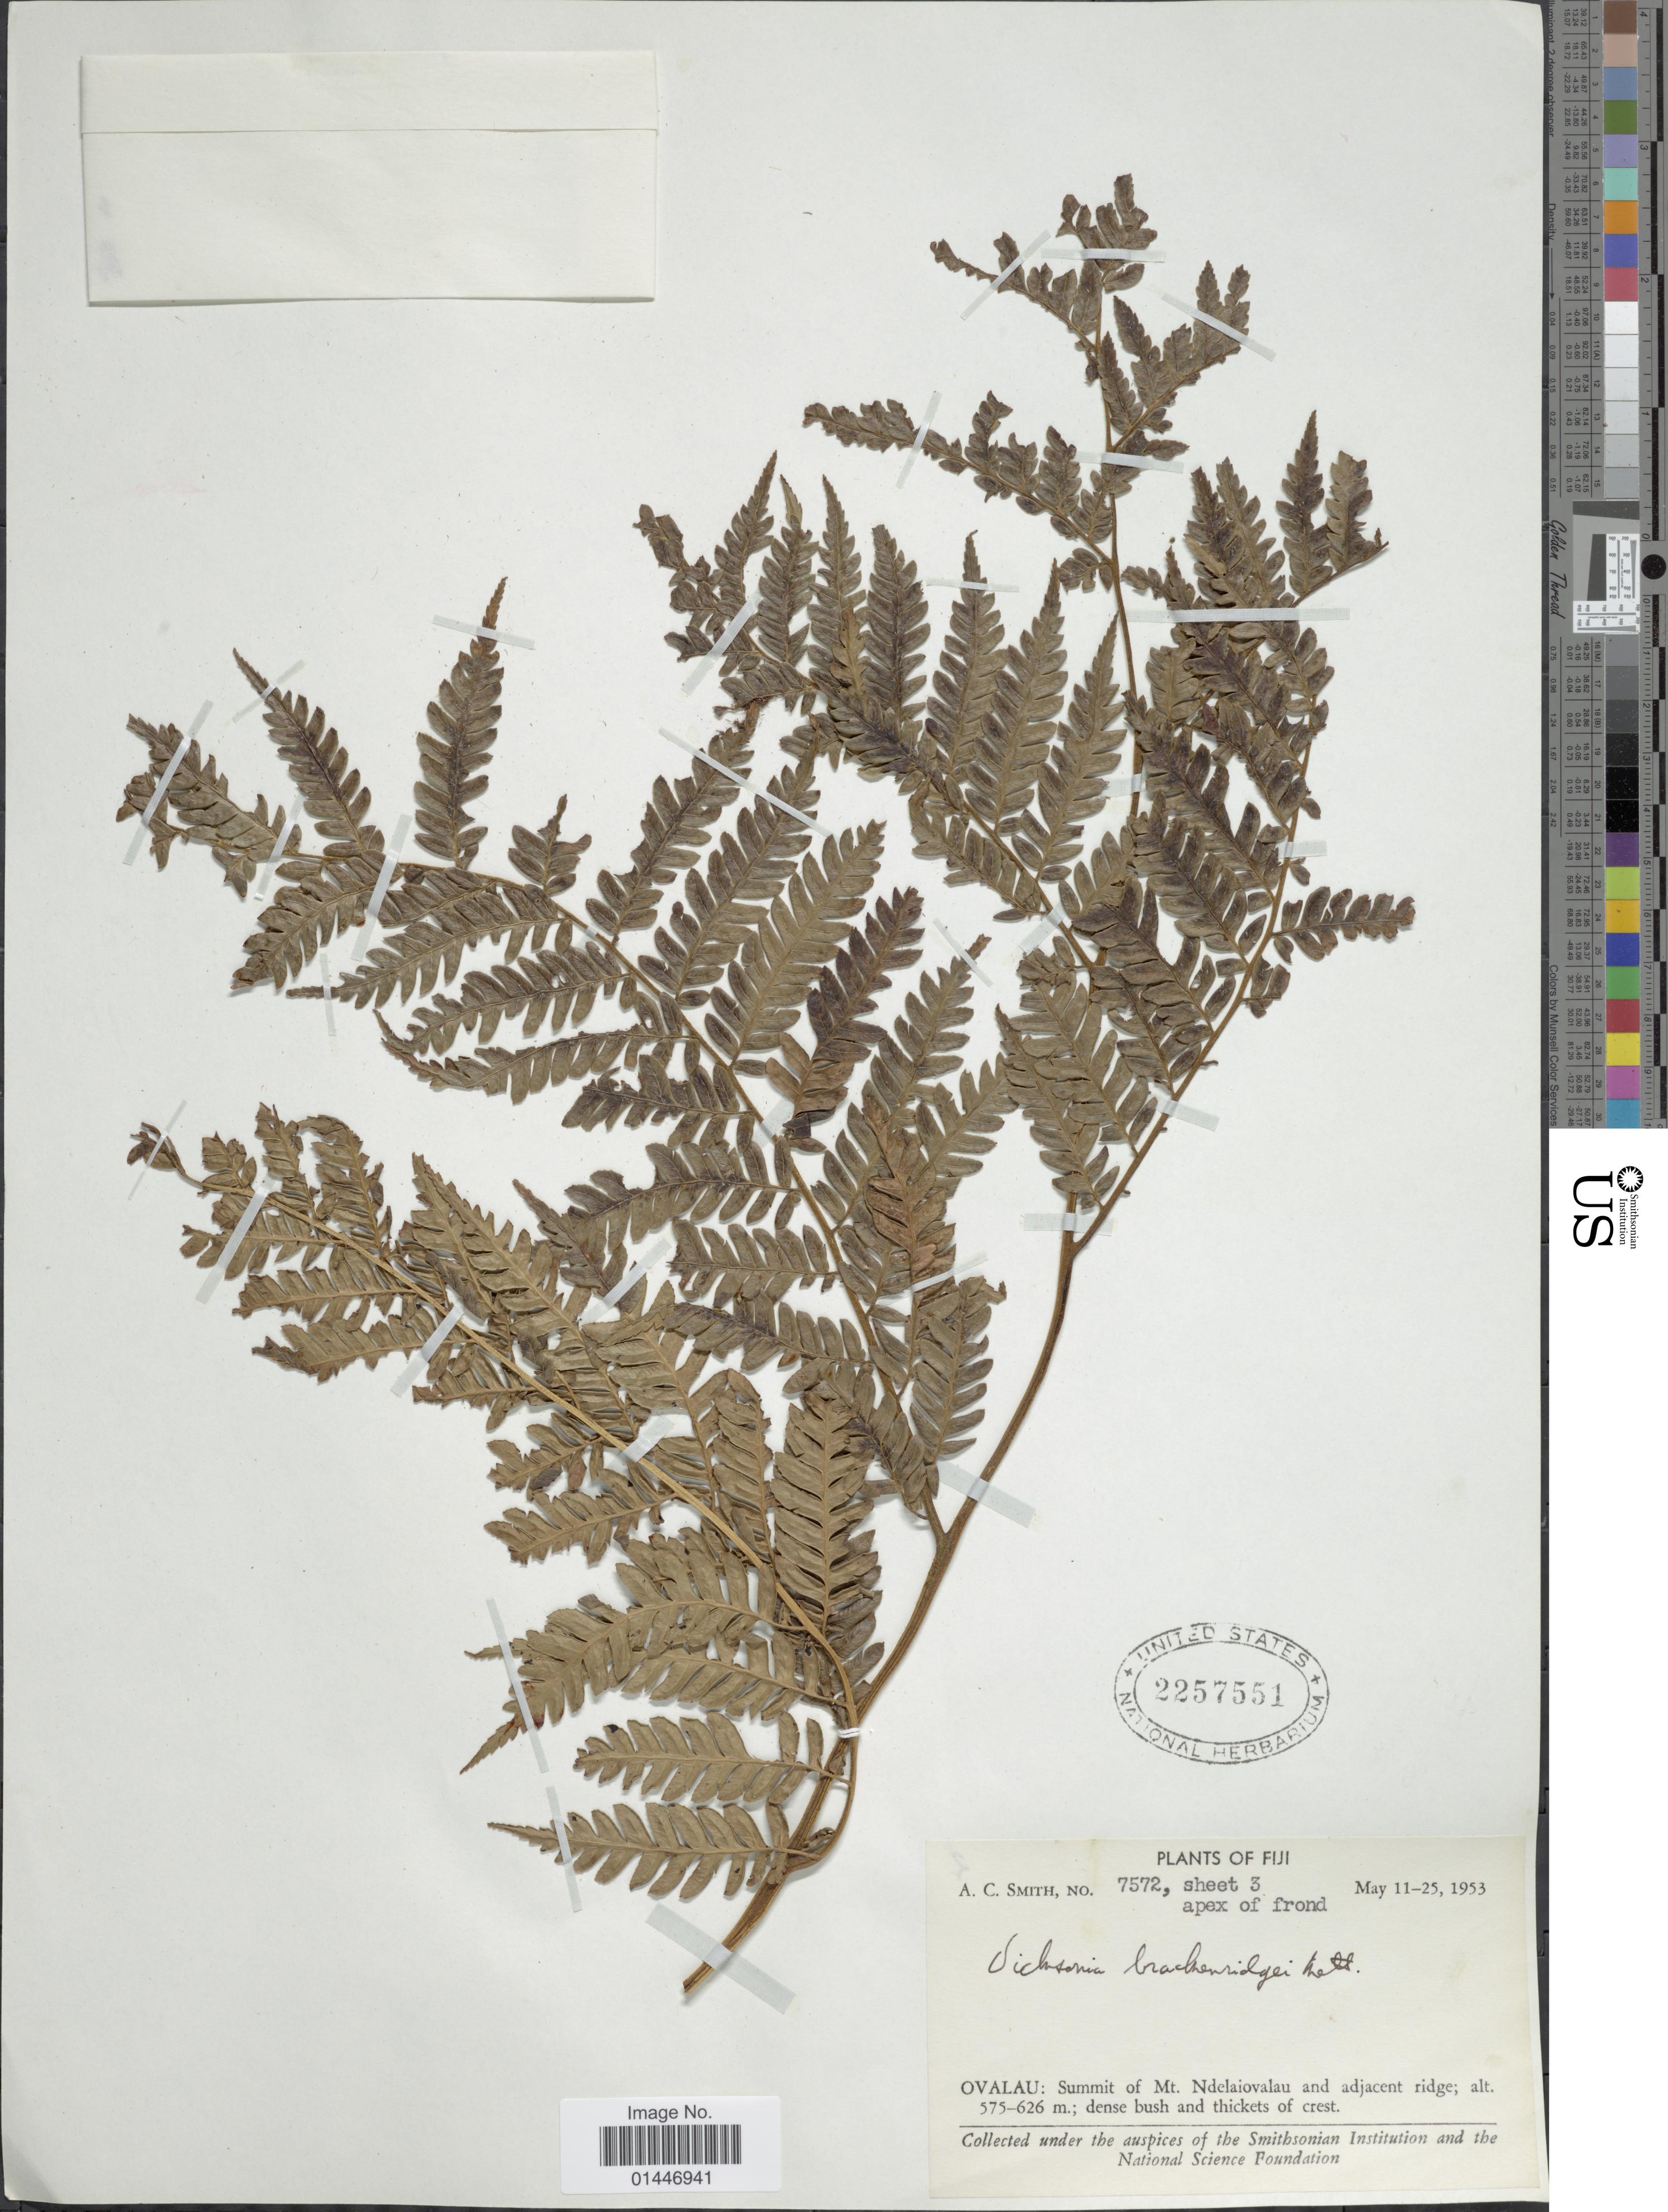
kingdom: Plantae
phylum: Tracheophyta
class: Polypodiopsida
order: Cyatheales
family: Dicksoniaceae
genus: Dicksonia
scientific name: Dicksonia brackenridgei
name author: Mett.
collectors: A. C. Smith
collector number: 7572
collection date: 1953-05-11/1953-05-25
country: Fiji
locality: Ovalau: Summit of Mt. Ndelaiovalau and adjacent ridge; dense bush and thickets of crest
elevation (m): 575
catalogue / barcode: US 2257551